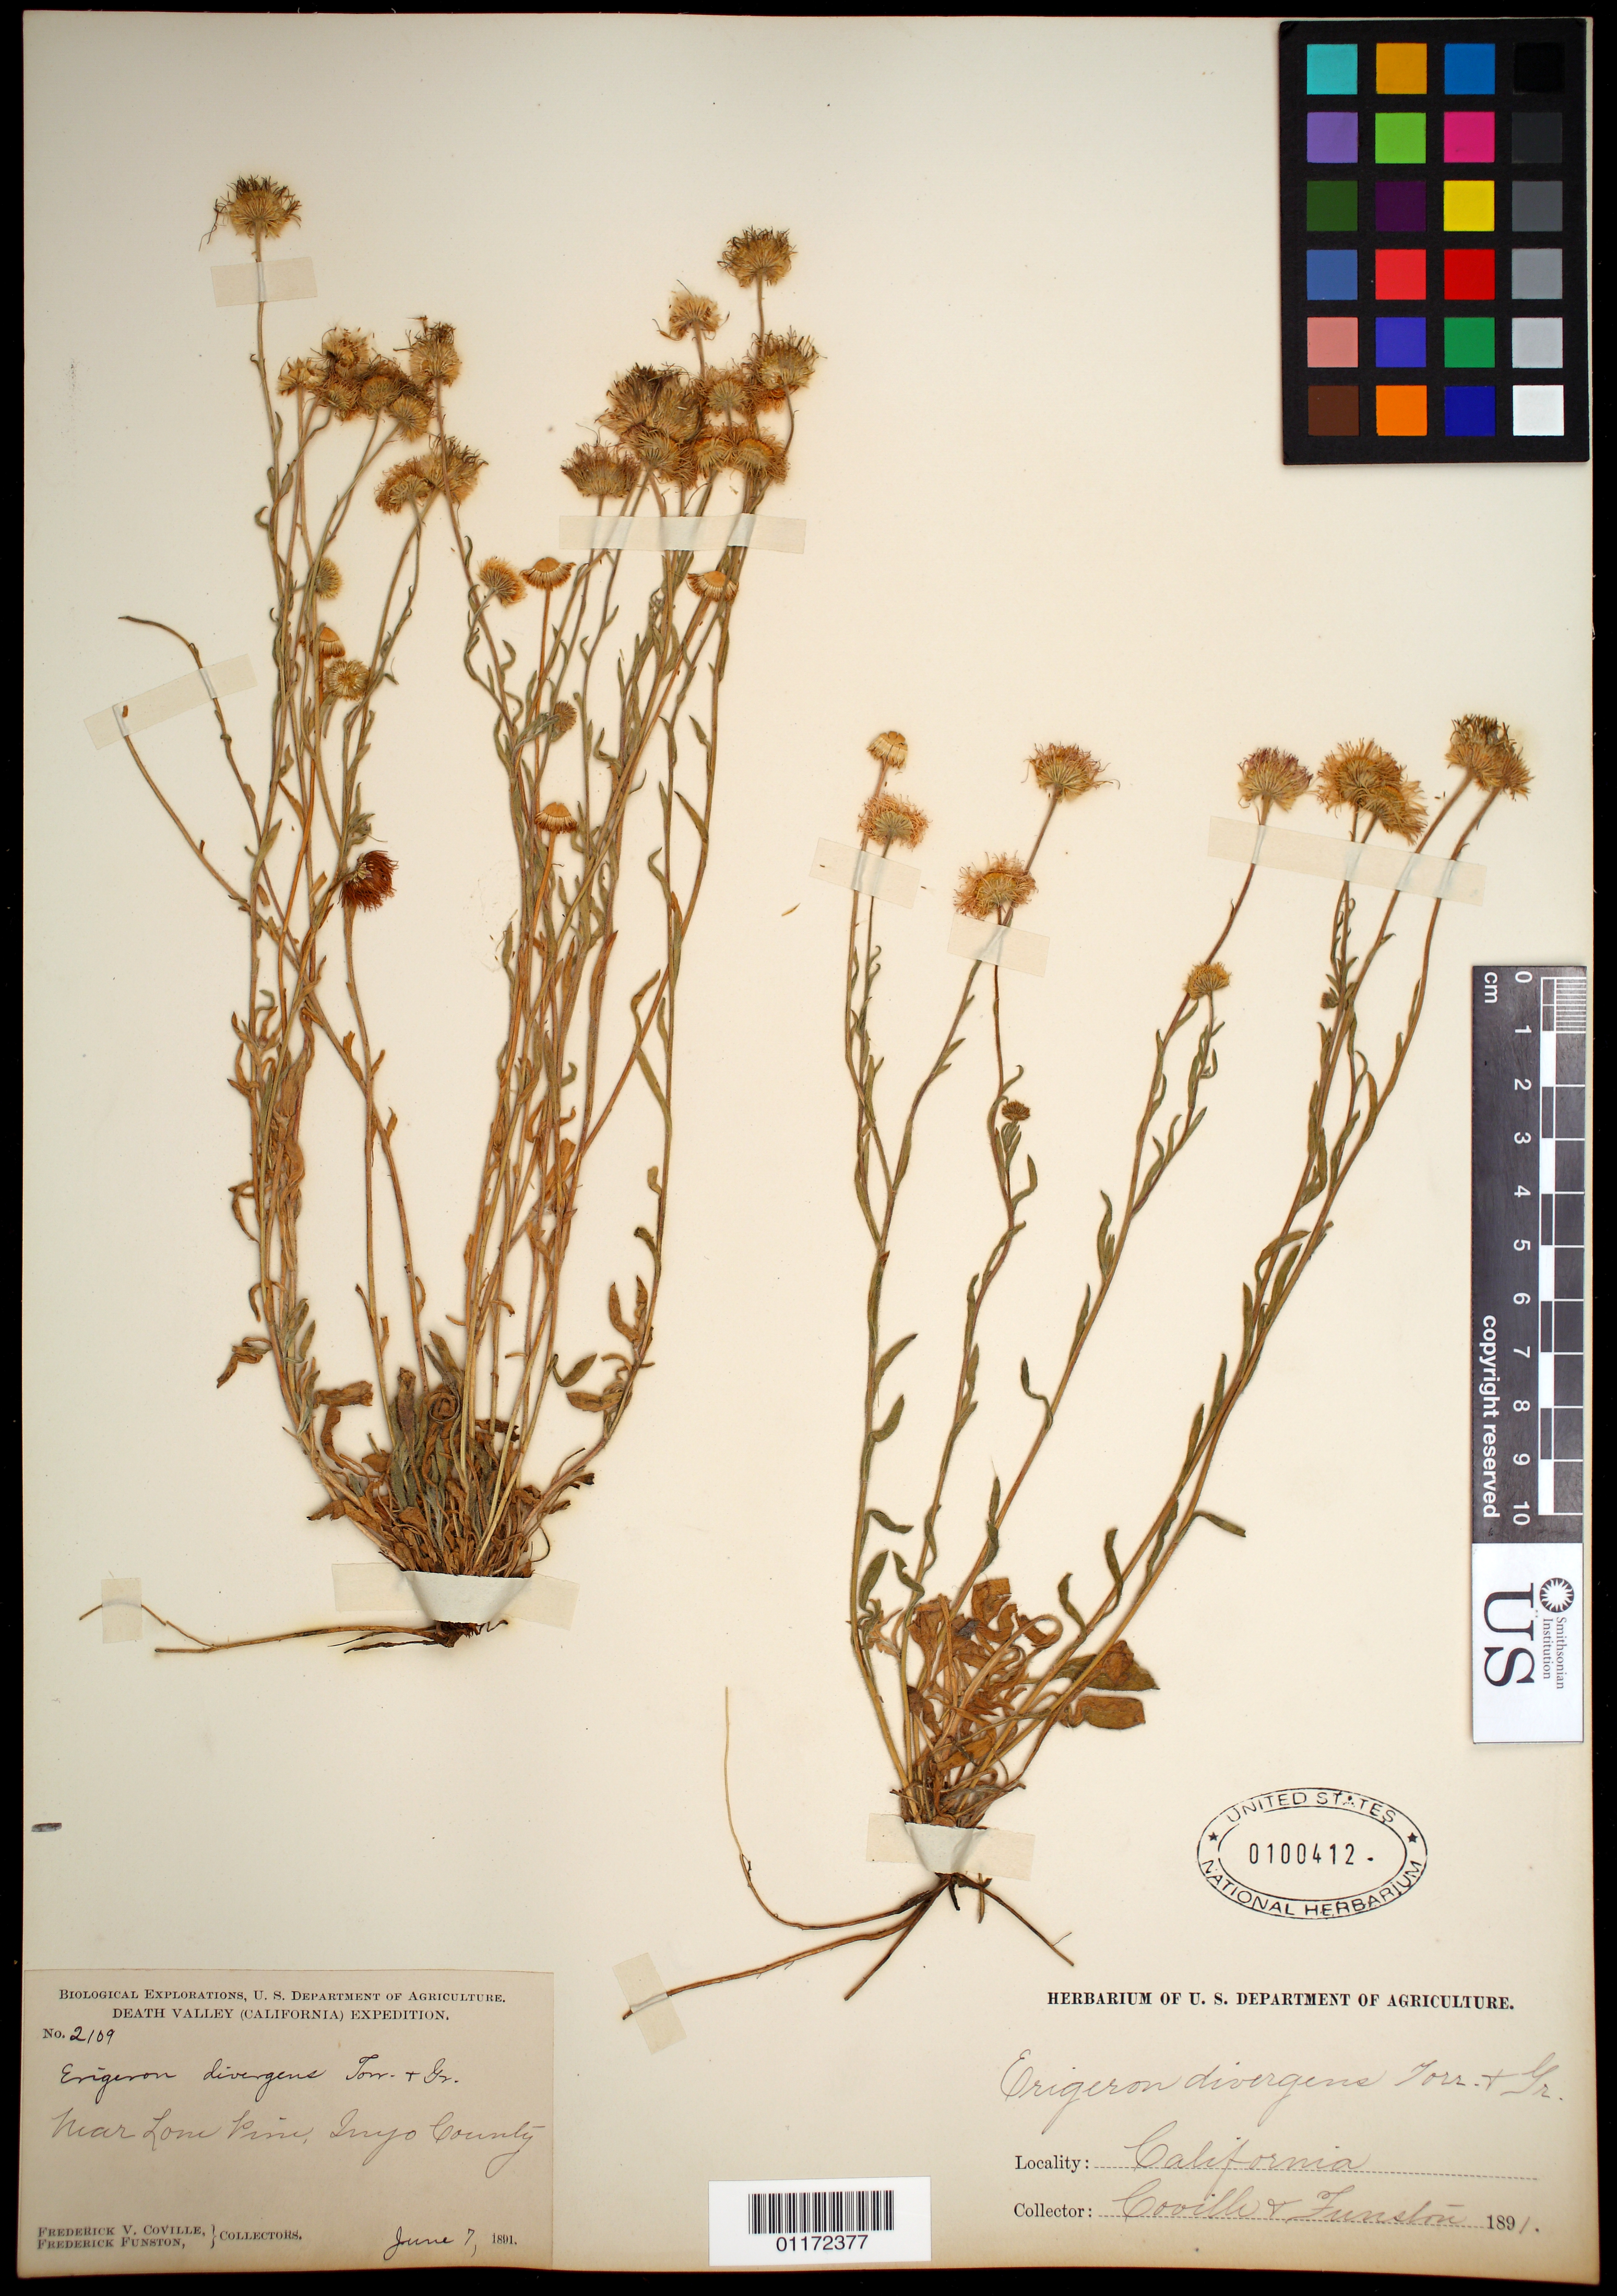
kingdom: Plantae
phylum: Tracheophyta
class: Magnoliopsida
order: Asterales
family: Asteraceae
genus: Erigeron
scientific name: Erigeron divergens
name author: Torr. & A. Gray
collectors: F. V. Coville & F. Funston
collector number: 2109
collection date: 1891-06-07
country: United States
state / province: California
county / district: Inyo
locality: near Lone Pine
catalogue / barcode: US 100412